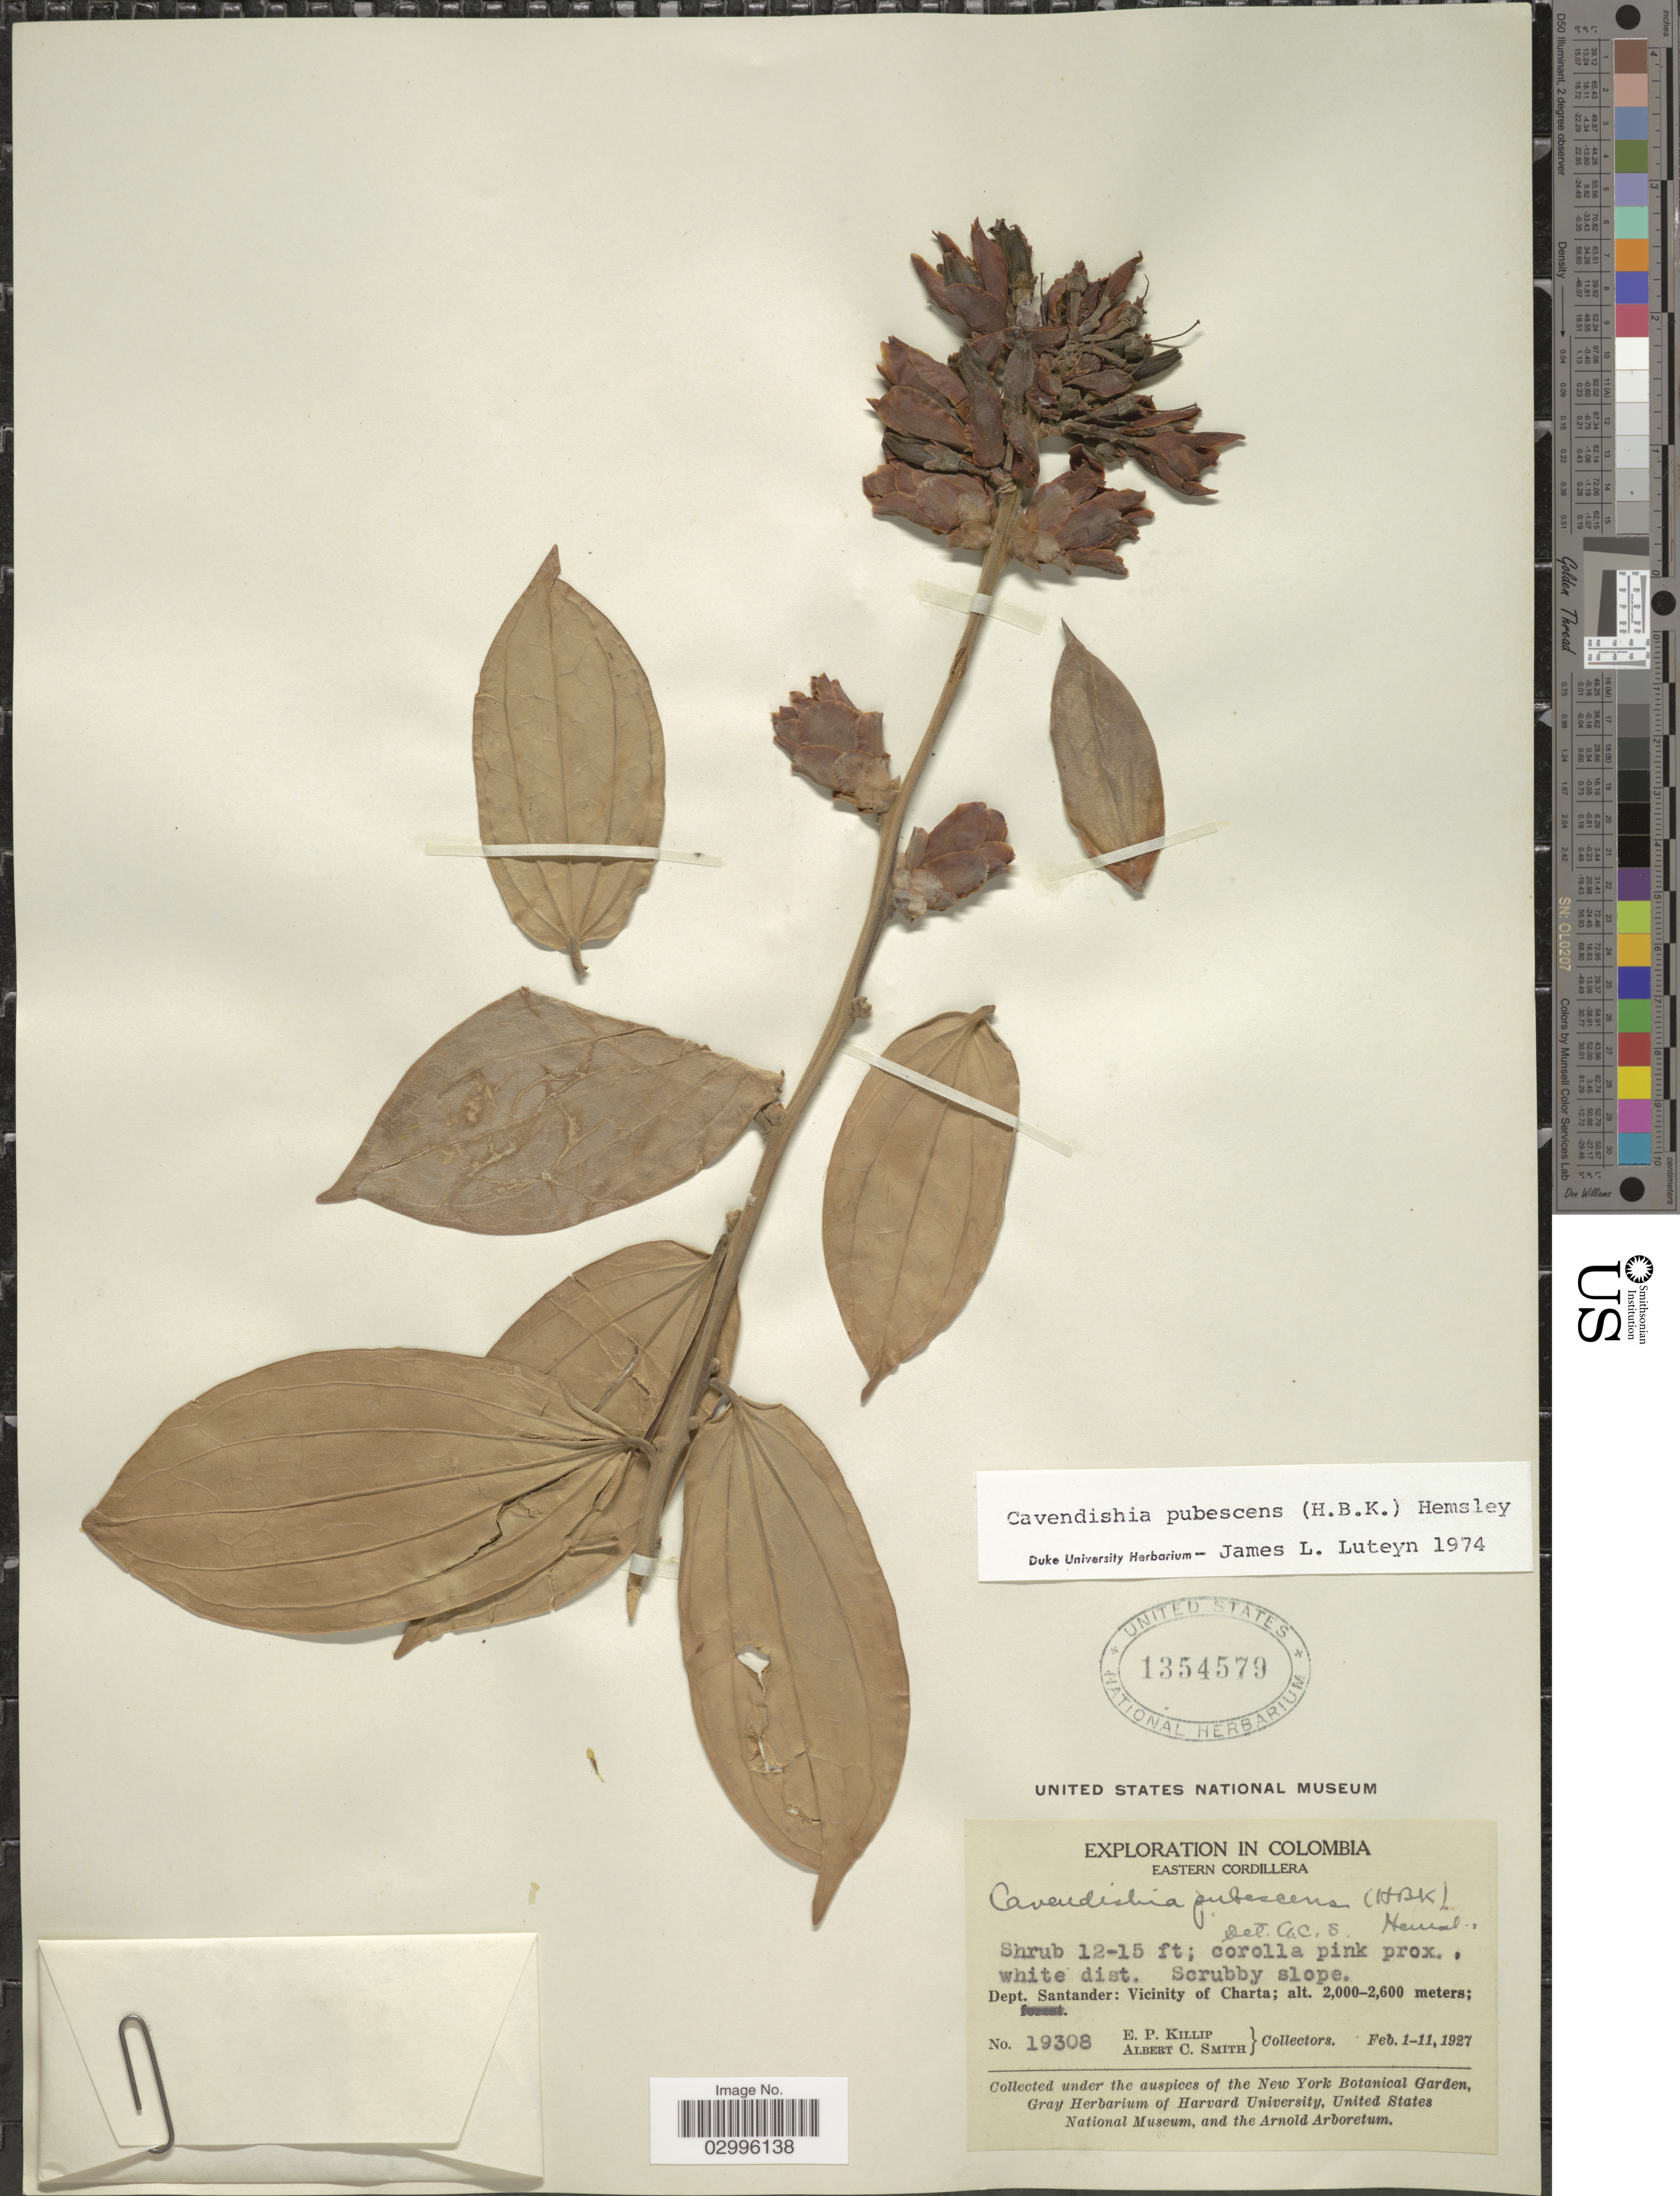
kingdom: Plantae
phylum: Tracheophyta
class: Magnoliopsida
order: Ericales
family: Ericaceae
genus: Cavendishia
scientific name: Cavendishia pubescens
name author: (Kunth) Hemsl.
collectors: E. P. Killip & A. C. Smith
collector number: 19308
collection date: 1927-02-01/1927-02-11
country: Colombia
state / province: Santander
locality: Eastern Cordillera. Dept. Santander: Vicinity of Charta.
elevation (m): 2000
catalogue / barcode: US 1354579